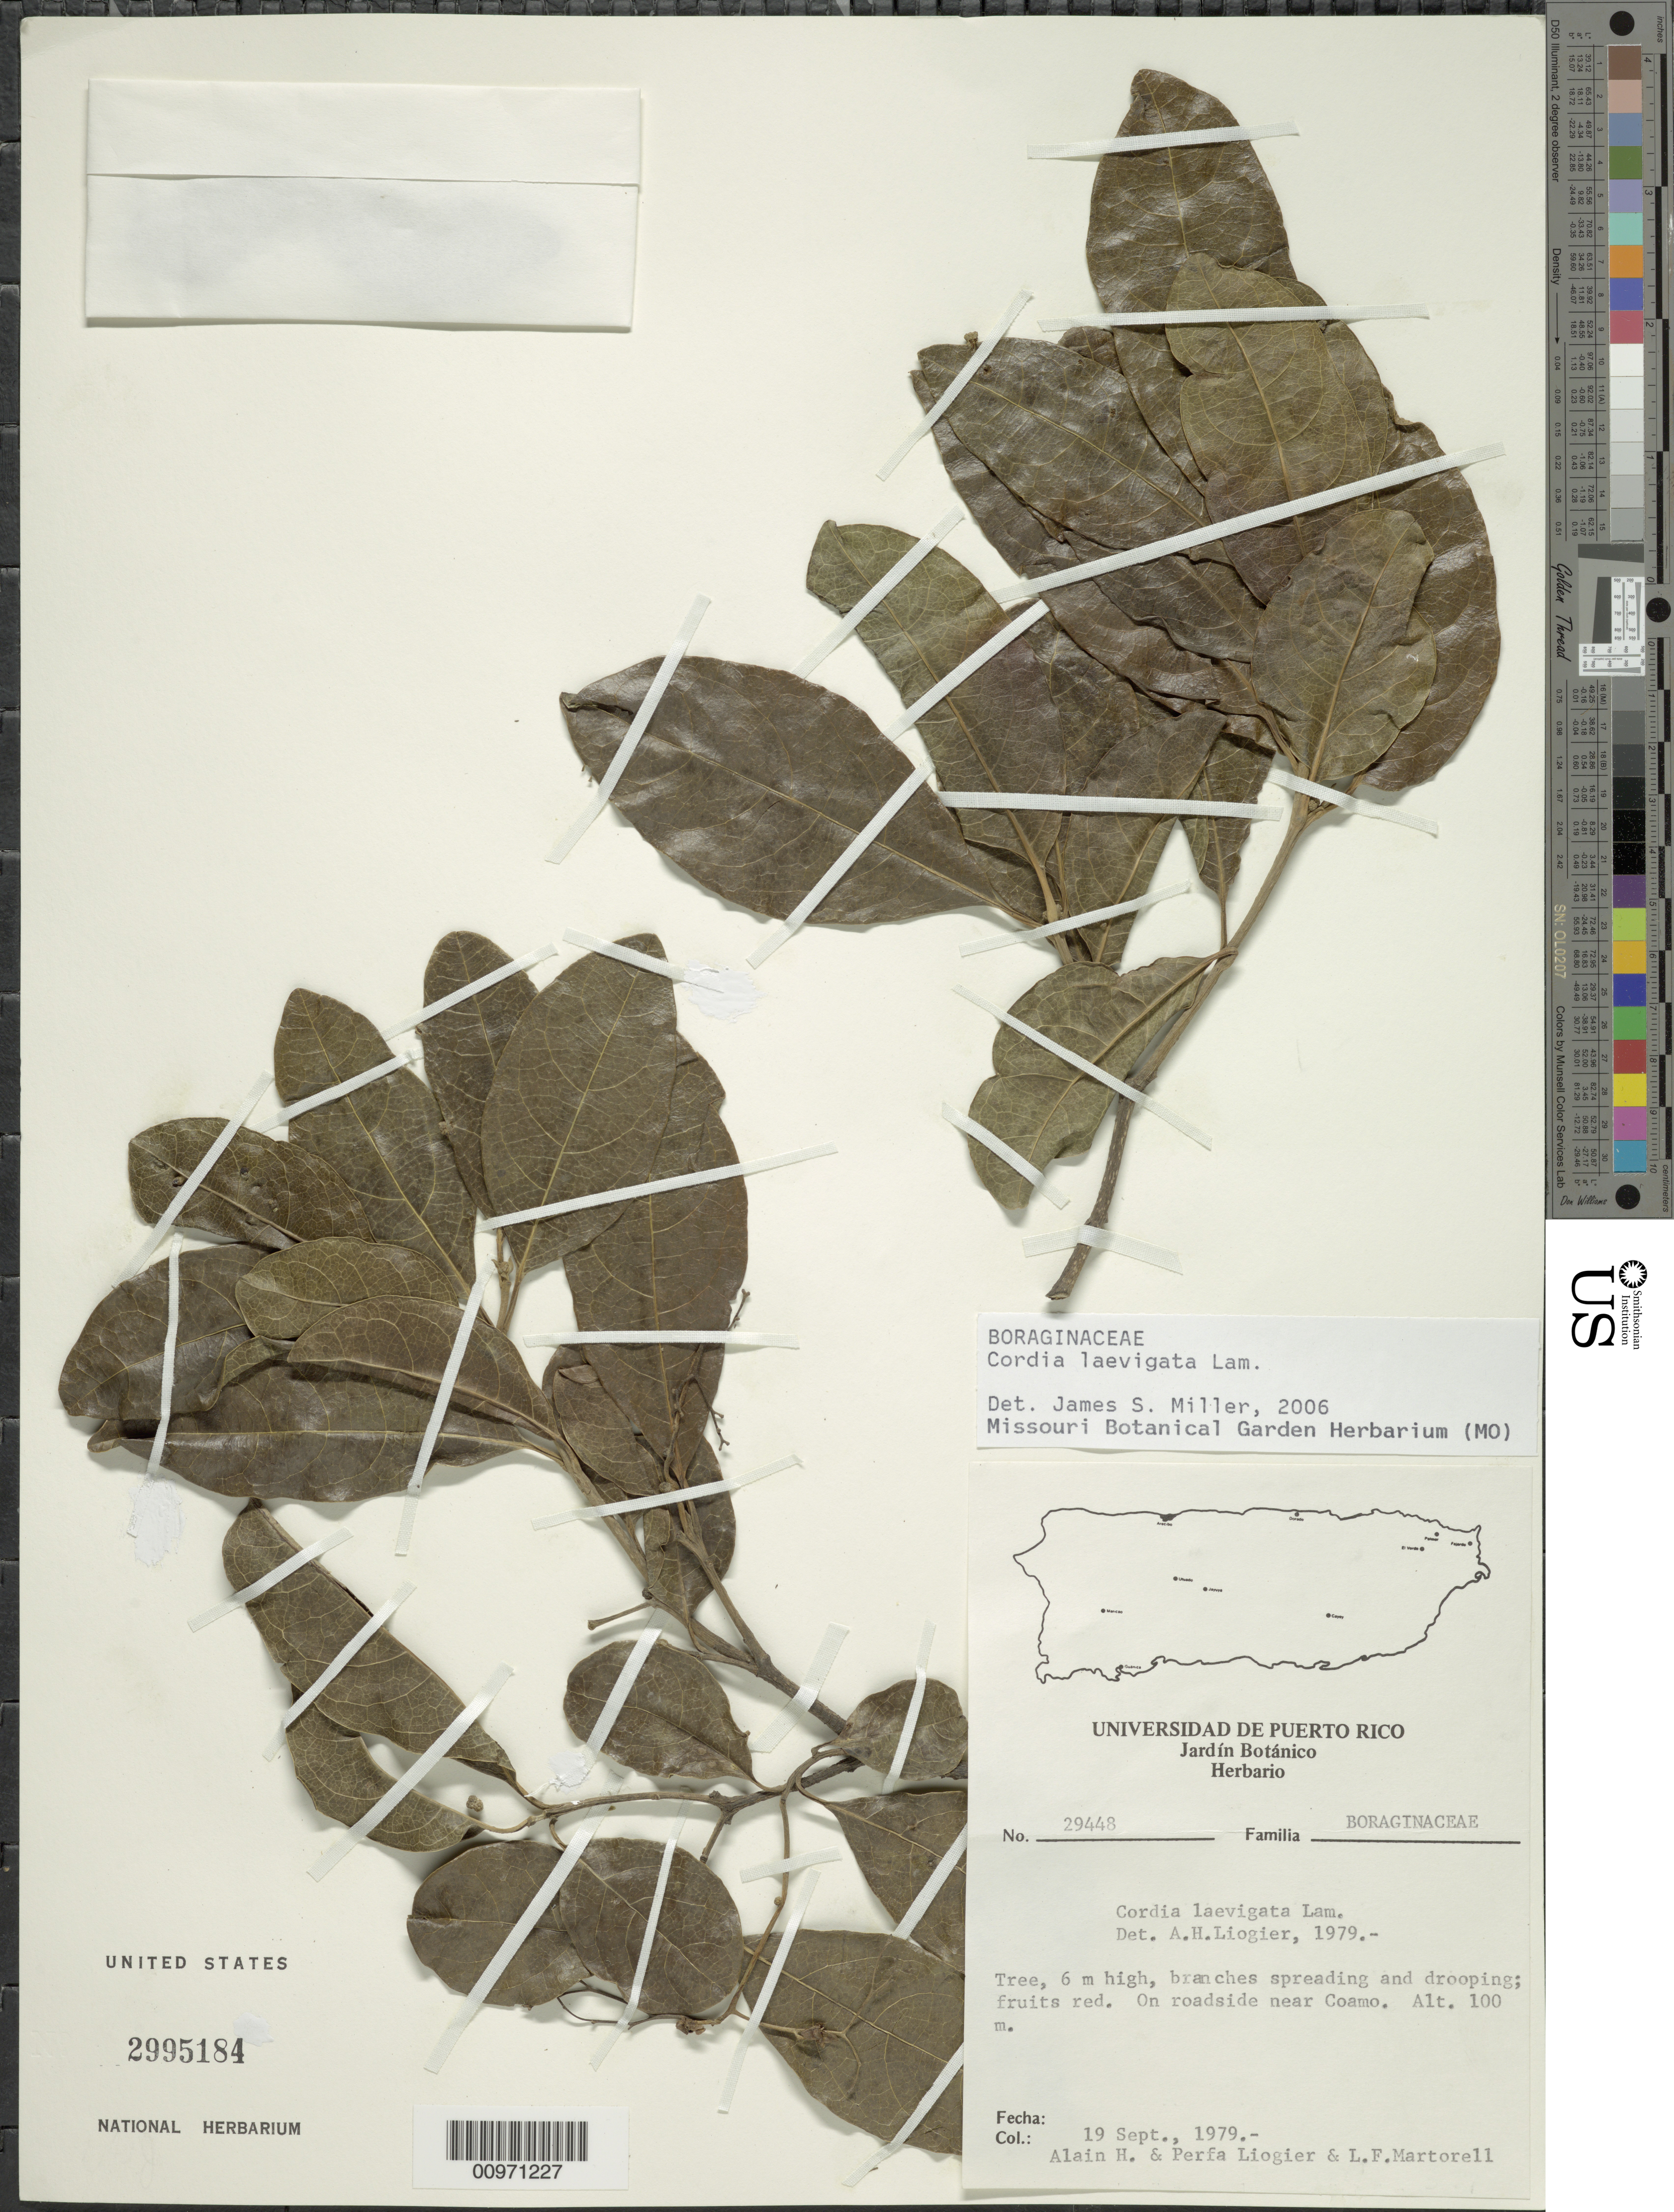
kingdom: Plantae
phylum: Tracheophyta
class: Magnoliopsida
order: Boraginales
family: Cordiaceae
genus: Cordia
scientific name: Cordia laevigata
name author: Lam.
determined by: Miller, James S., (MO), Missouri Botanical Garden (UNITED STATES)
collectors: A. H. Liogier, M. P. Liogier & L. Martorell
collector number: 29448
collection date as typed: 19 Sep 1979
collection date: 1979-09-19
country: Puerto Rico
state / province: Coamo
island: Puerto Rico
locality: Near Coamo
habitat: On roadside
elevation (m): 100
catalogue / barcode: US 2995184